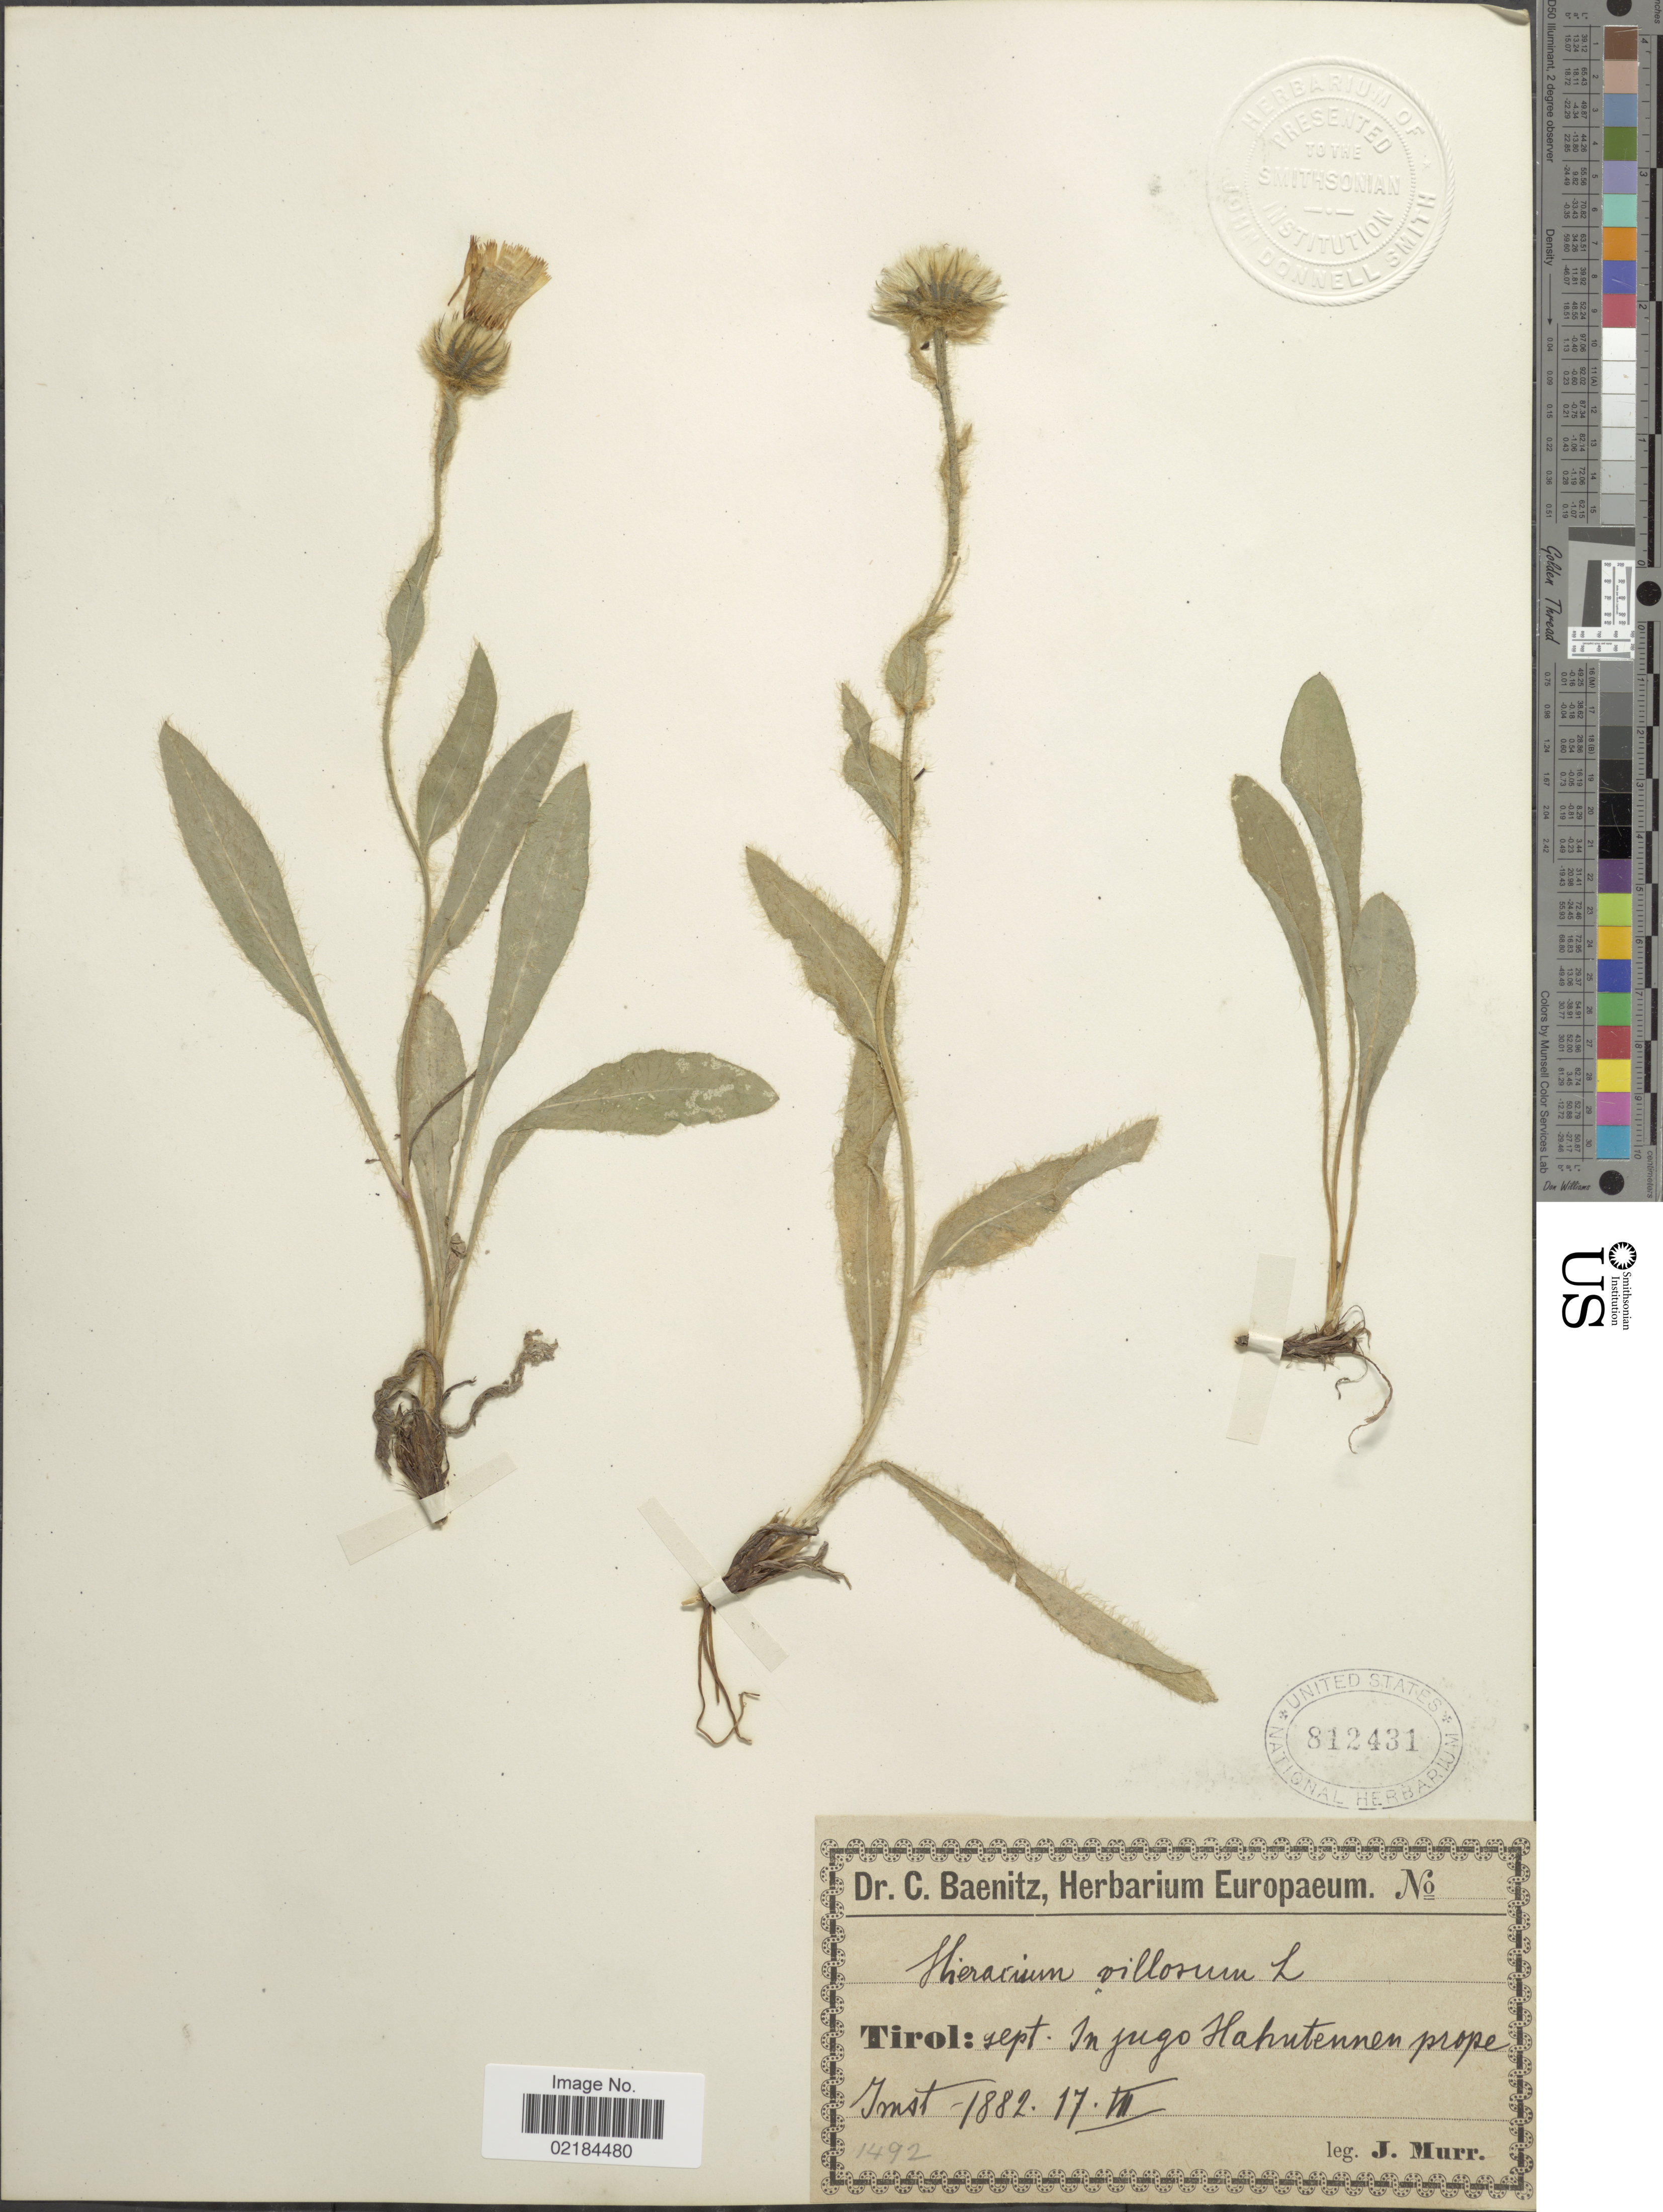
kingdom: Plantae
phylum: Tracheophyta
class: Magnoliopsida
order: Asterales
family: Asteraceae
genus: Hieracium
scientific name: Hieracium villosum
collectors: J. Murr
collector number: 2492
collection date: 1882-07-17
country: Austria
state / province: Tirol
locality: Tirol, In jugo Hahutennen prope Imst.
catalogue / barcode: US 812431